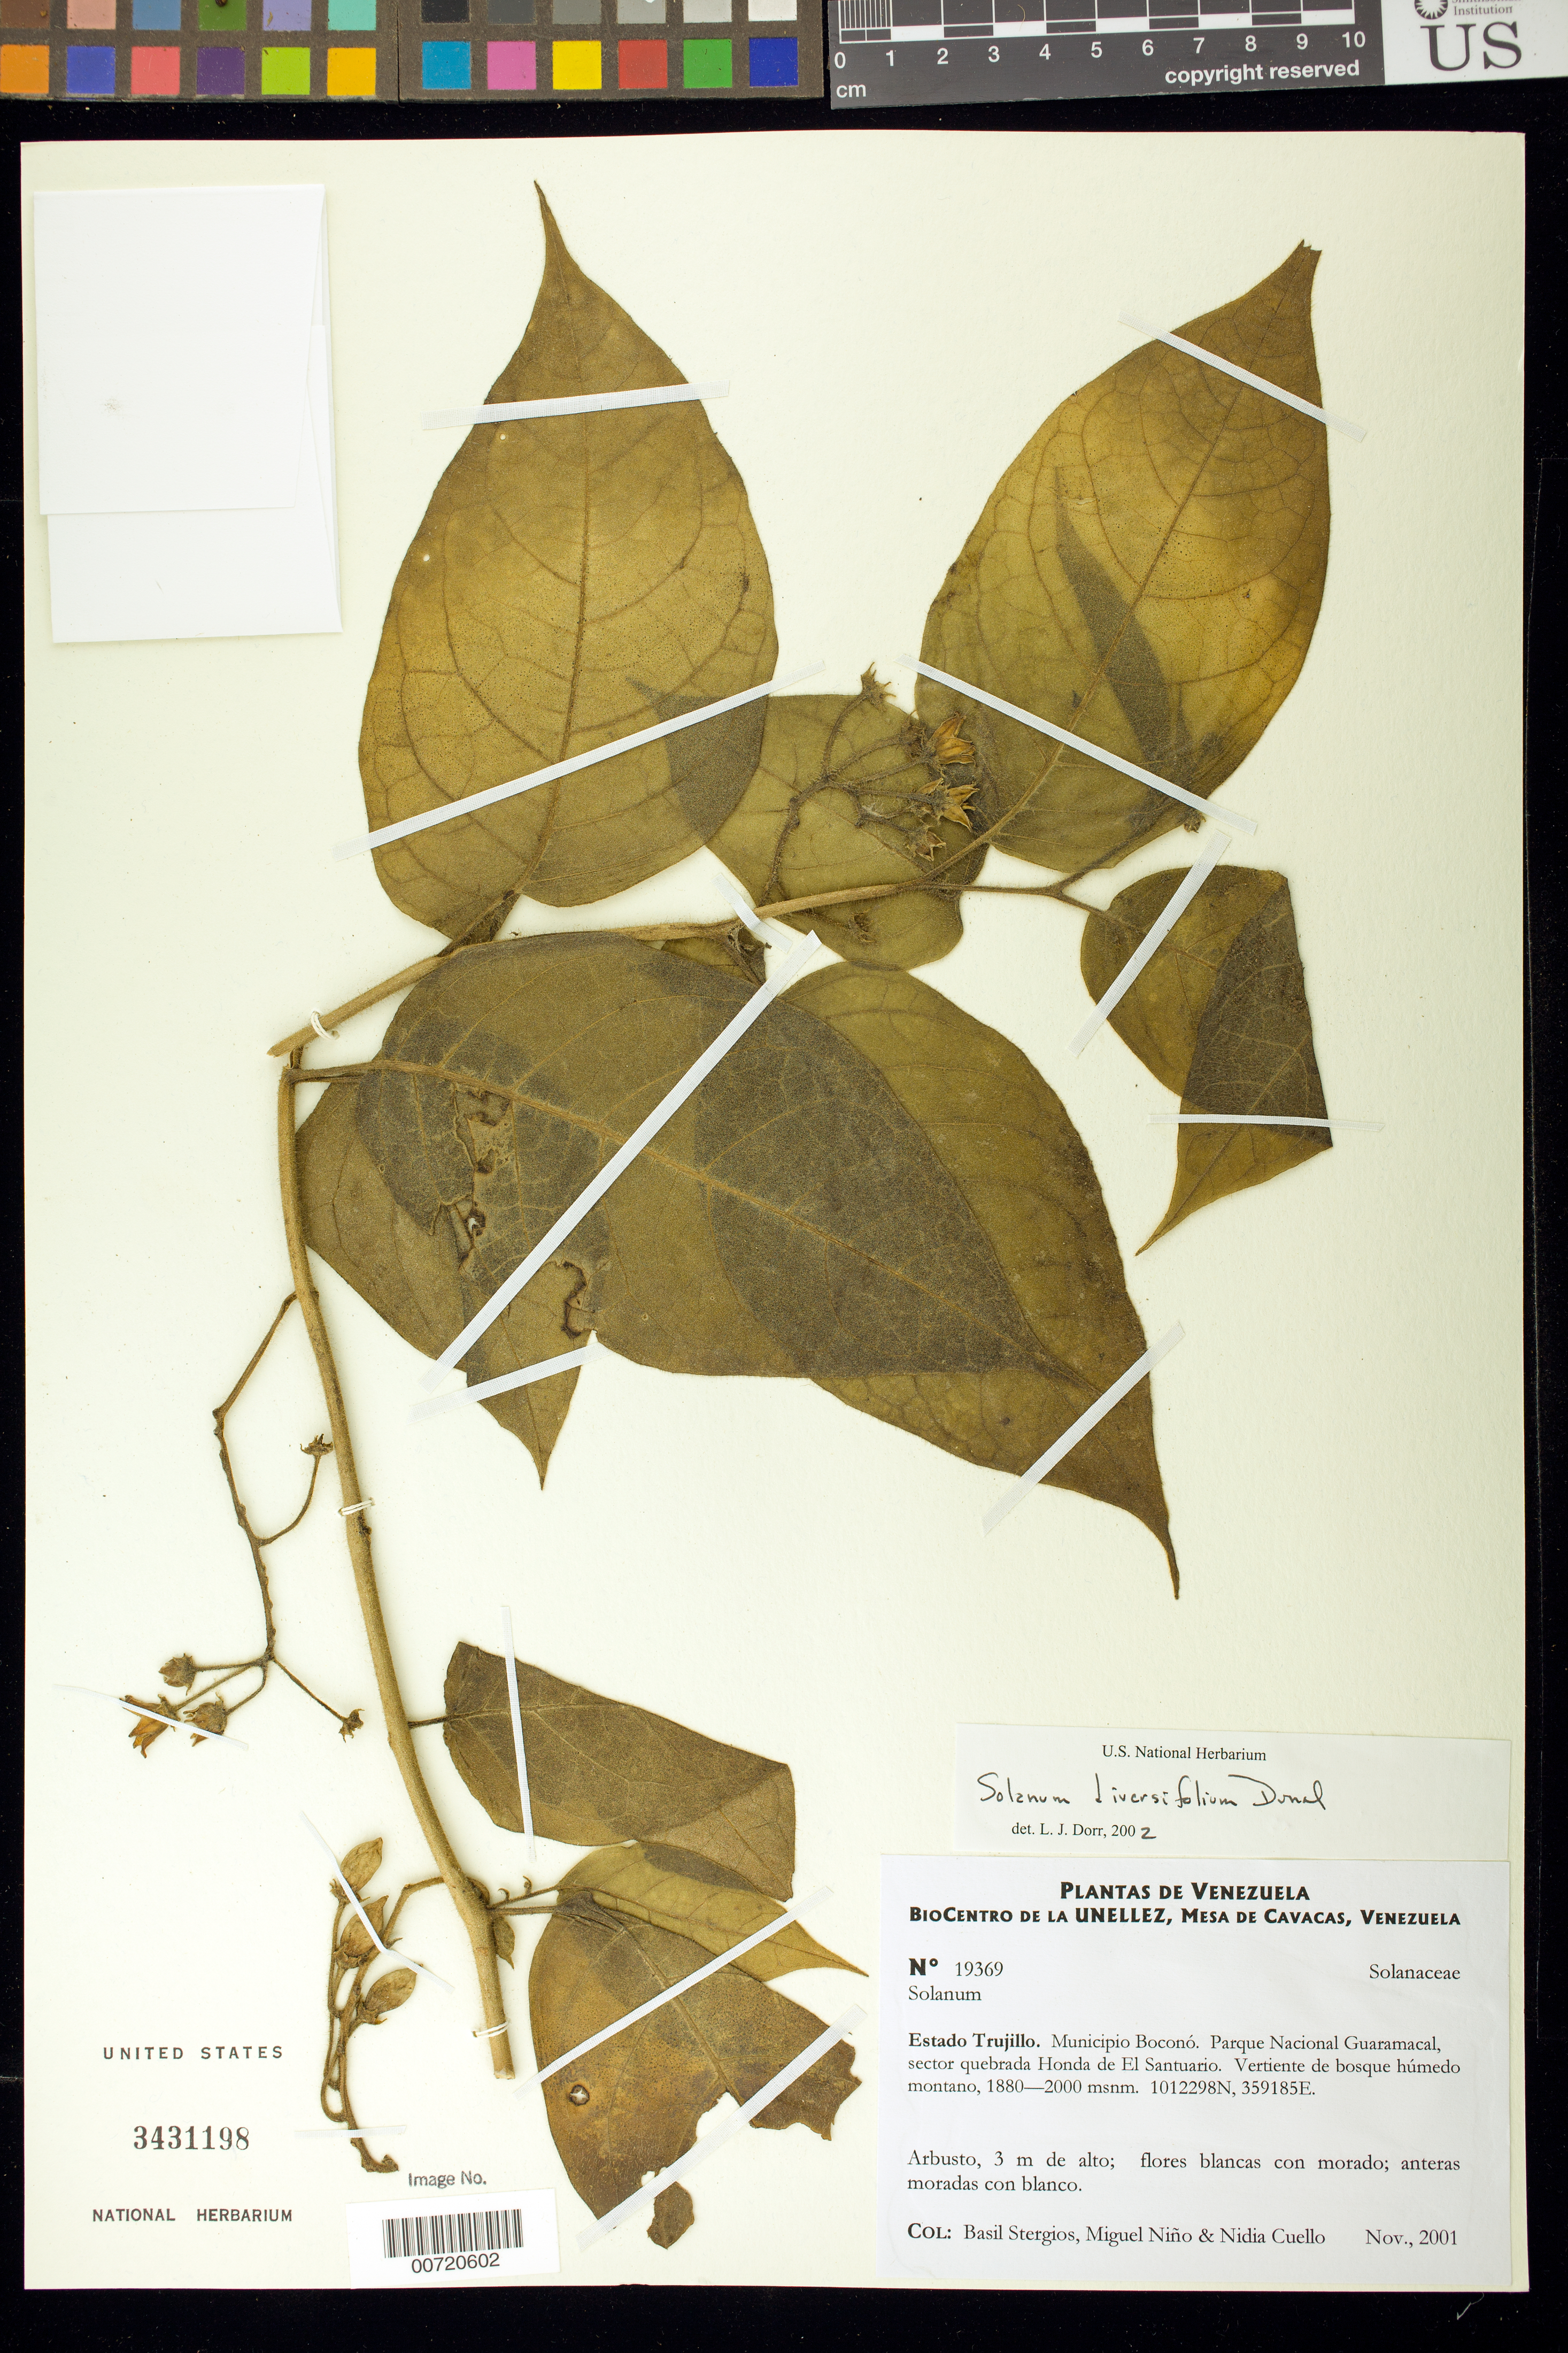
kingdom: Plantae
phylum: Tracheophyta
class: Magnoliopsida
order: Solanales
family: Solanaceae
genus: Solanum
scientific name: Solanum diversifolium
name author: Humb. & Bonpl. ex Dunal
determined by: Dorr, L. J., (BOT), Smithsonian Institution - National Museum of Natural History (UNITED STATES)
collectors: B. G. Stergios, S. M. Niño & N. L. Cuello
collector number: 19369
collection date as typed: Nov 2001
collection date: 2001-11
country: Venezuela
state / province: Trujillo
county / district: Boconó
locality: Parque Nacional Guaramacal. Sector quebrada Honda de El Santuario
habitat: Vertiente de bosque húmedo montano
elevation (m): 1880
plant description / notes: PORT, US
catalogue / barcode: US 3431198